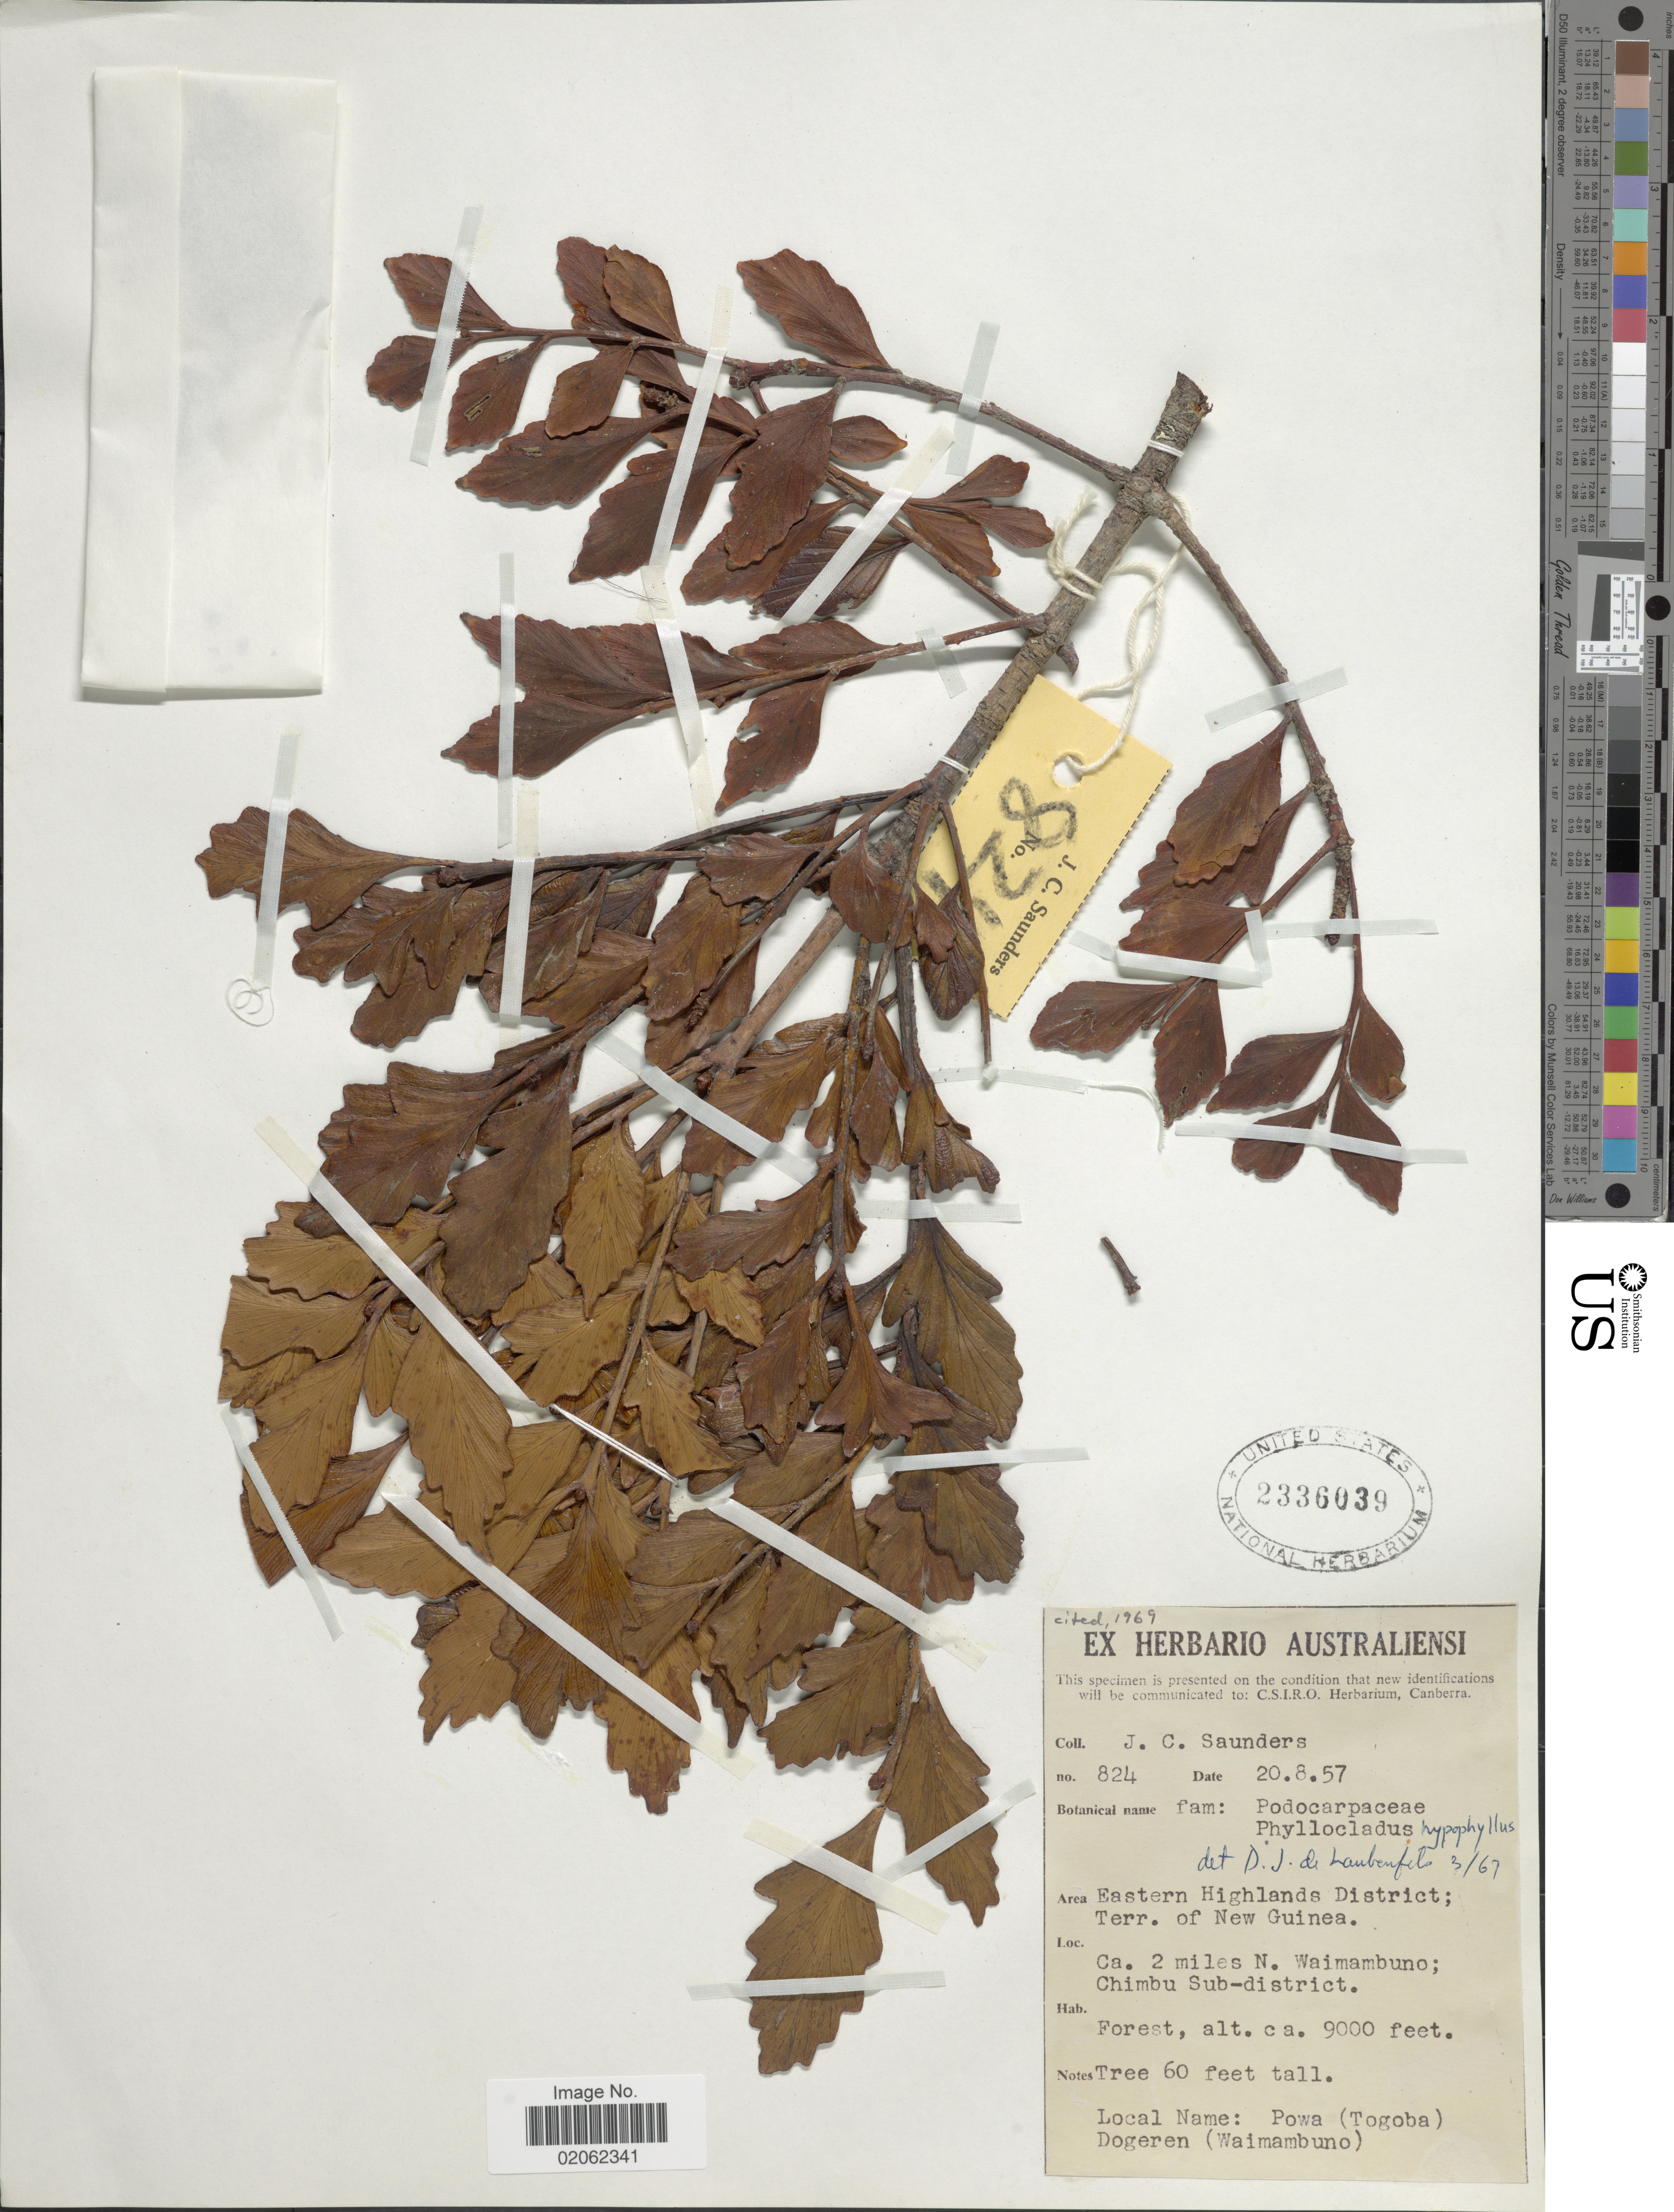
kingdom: Plantae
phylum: Tracheophyta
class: Pinopsida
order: Pinales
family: Phyllocladaceae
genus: Phyllocladus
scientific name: Phyllocladus hypophyllus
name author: Hook. f.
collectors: J. C. Saunders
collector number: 824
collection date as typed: Transcribed d/m/y: 20/8/57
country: Papua New Guinea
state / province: Chimbu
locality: Area Eastern Highlands District; Terr of New Guinea, Ca. 2 miles N Waimambuno; Chimbu Sub-district; Forest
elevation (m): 2743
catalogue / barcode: US 2336039